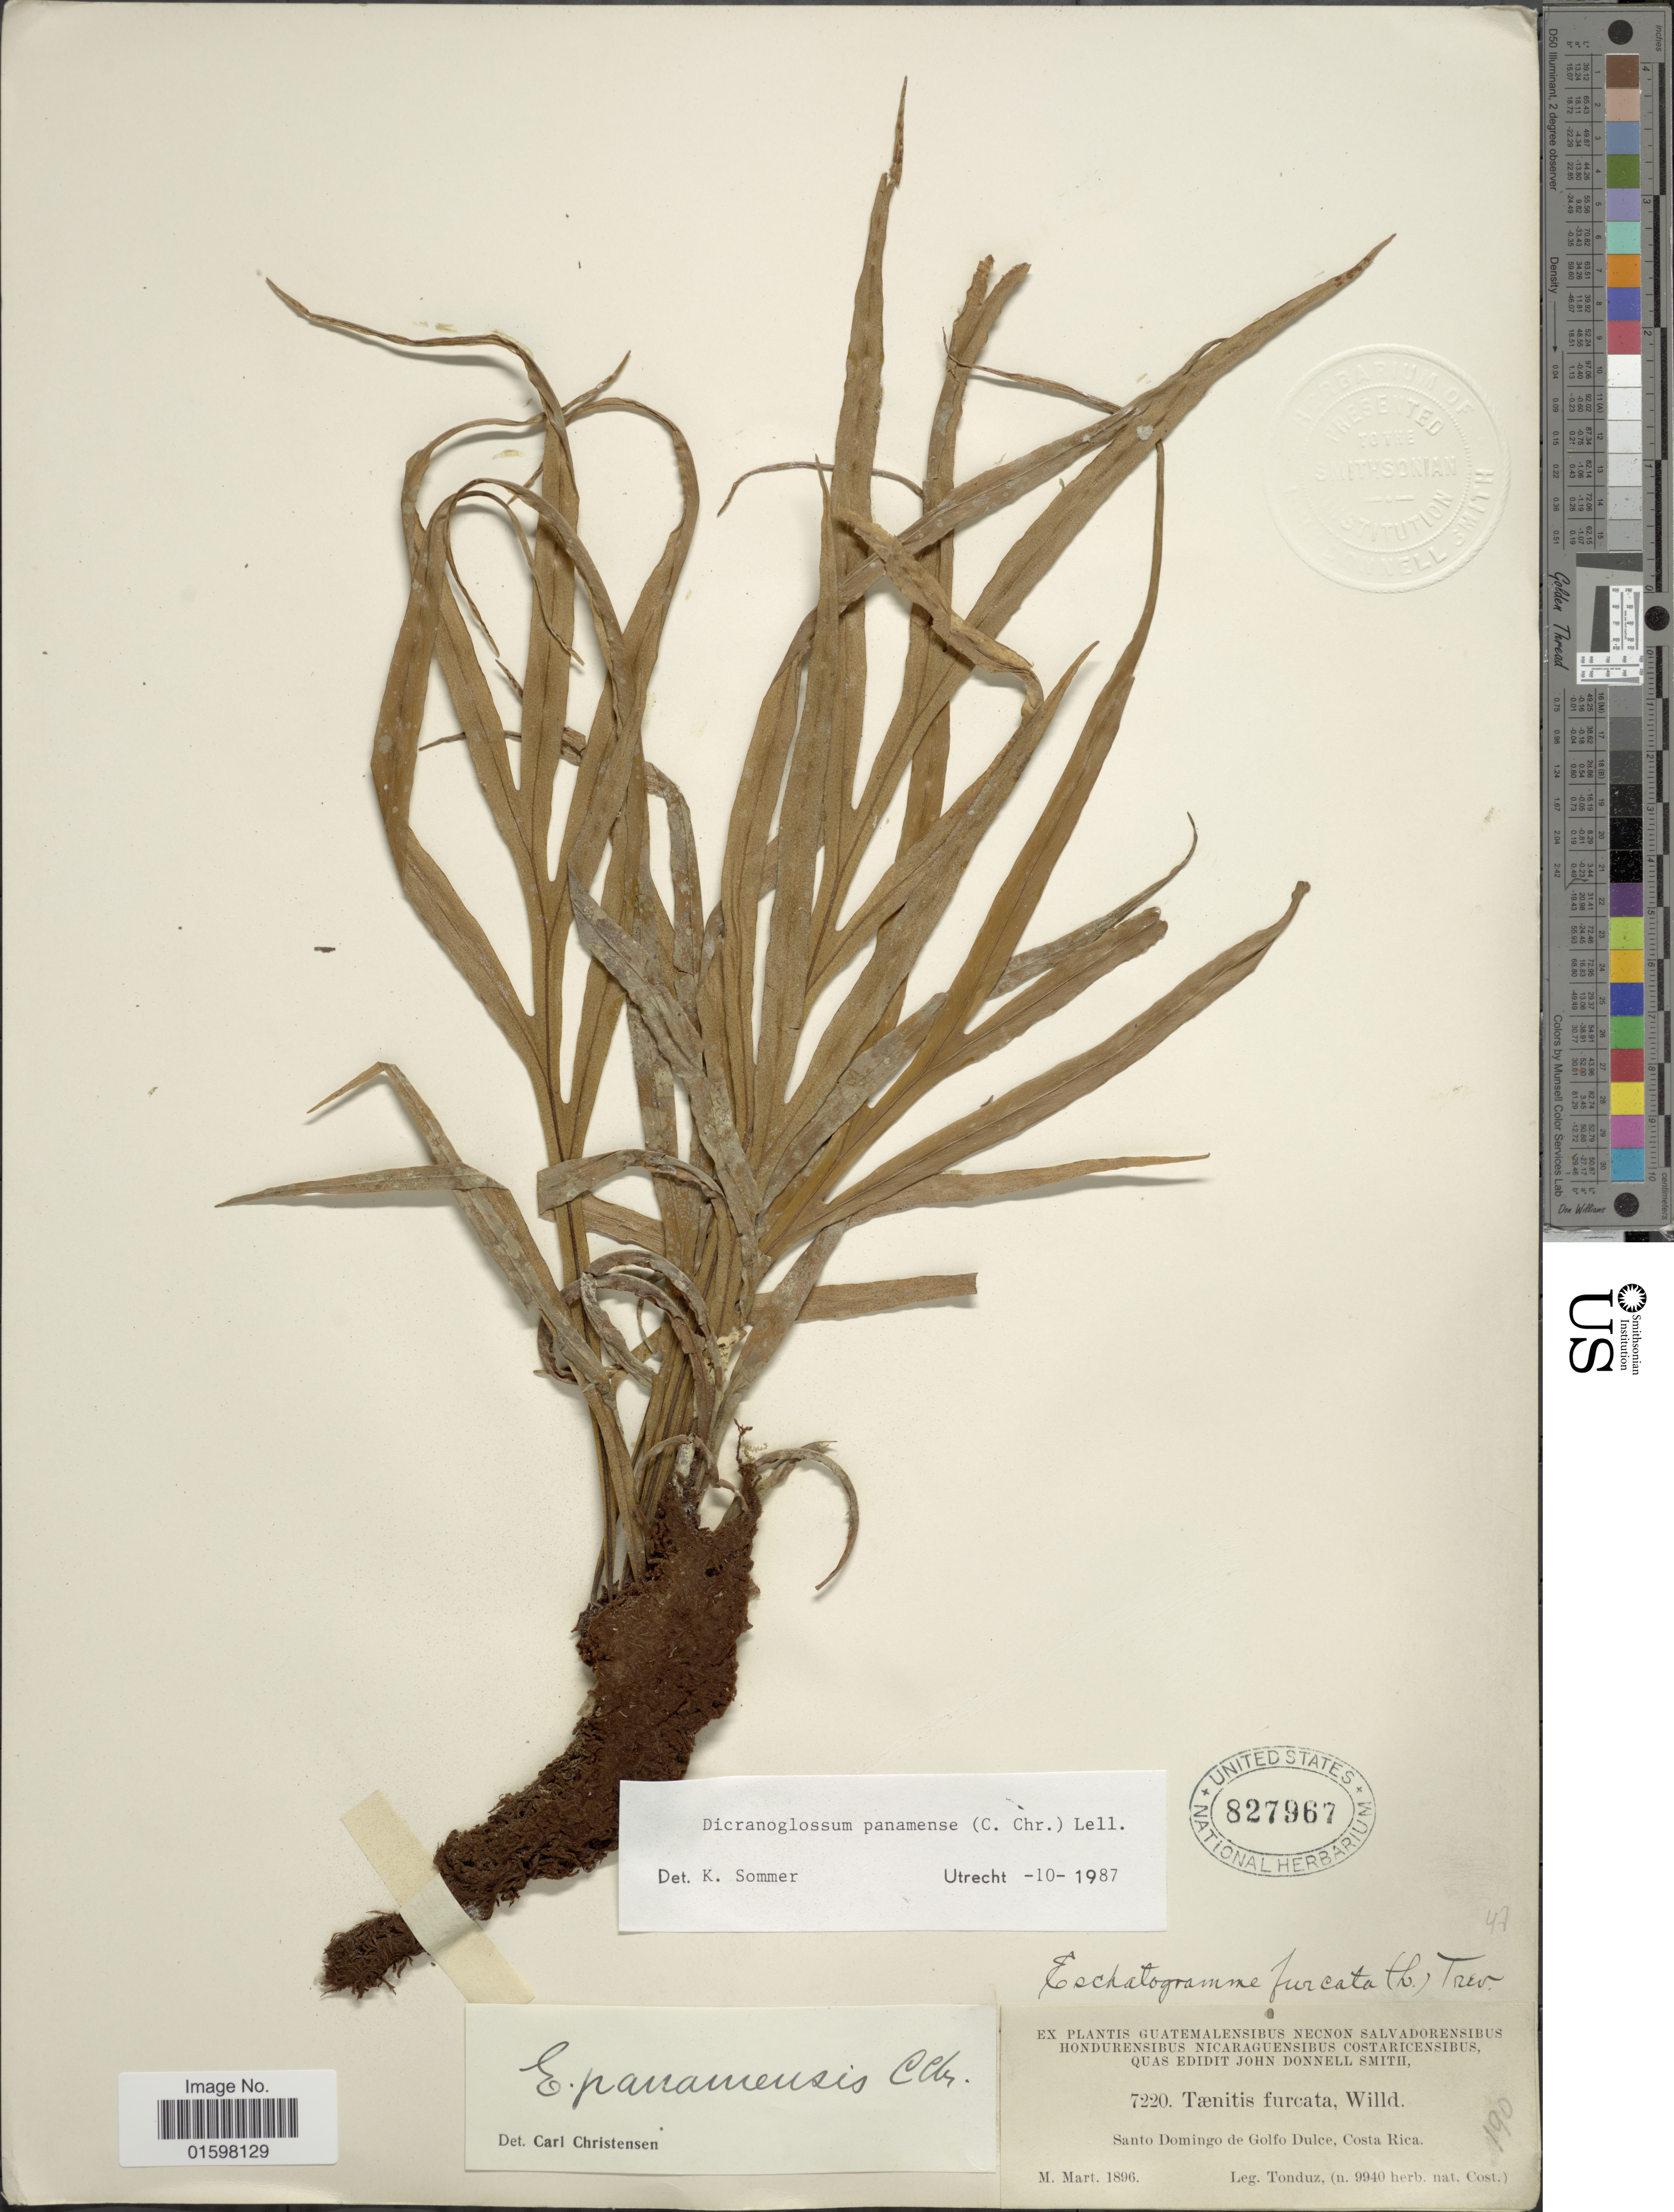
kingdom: Plantae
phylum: Tracheophyta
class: Polypodiopsida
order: Polypodiales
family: Polypodiaceae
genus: Pleopeltis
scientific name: Pleopeltis panamensis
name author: (Weath.) Pic. Serm.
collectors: A. Tonduz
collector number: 7220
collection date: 1896-03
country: Costa Rica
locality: Santo Domingo de Golfo Dulce, Costa Rica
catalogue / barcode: US 827967